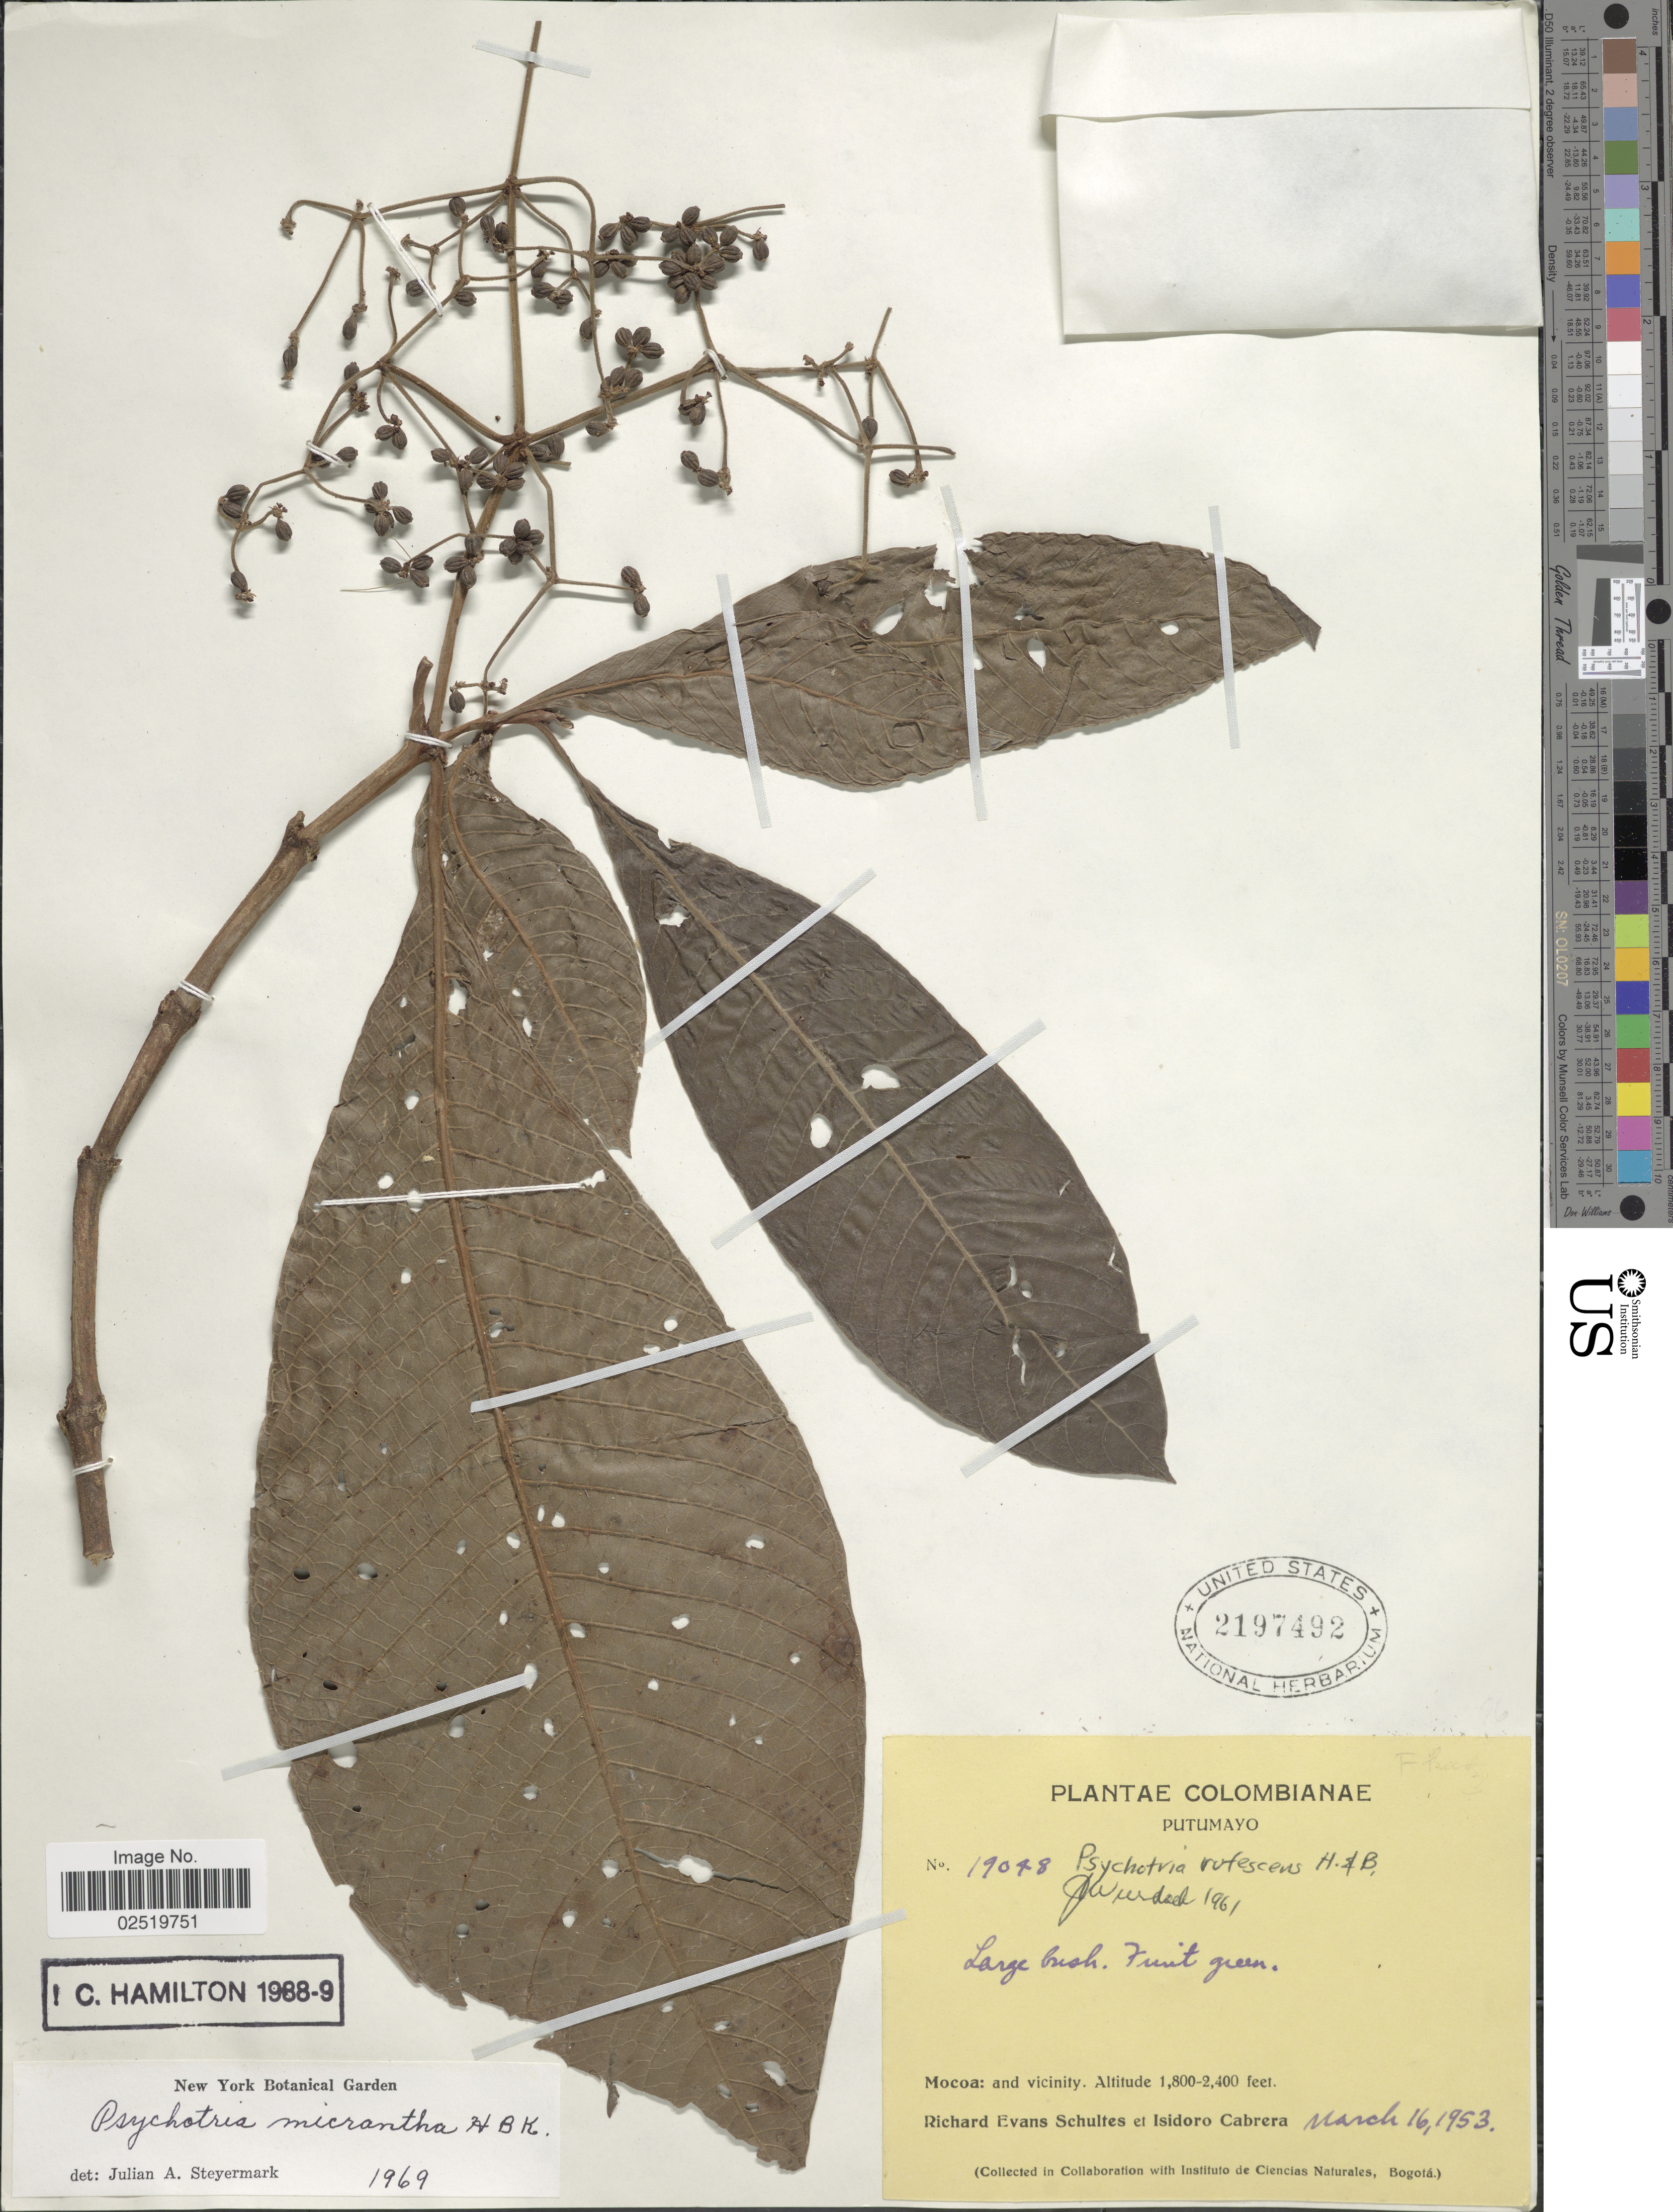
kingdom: Plantae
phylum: Tracheophyta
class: Magnoliopsida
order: Gentianales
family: Rubiaceae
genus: Psychotria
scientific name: Psychotria micrantha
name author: Kunth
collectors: R. E. Schultes & I. Cabrera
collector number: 19048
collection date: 1953-03-16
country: Colombia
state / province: Putumayo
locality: Colombianae, Mocoa: and vicinity.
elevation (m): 549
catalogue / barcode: US 2197492